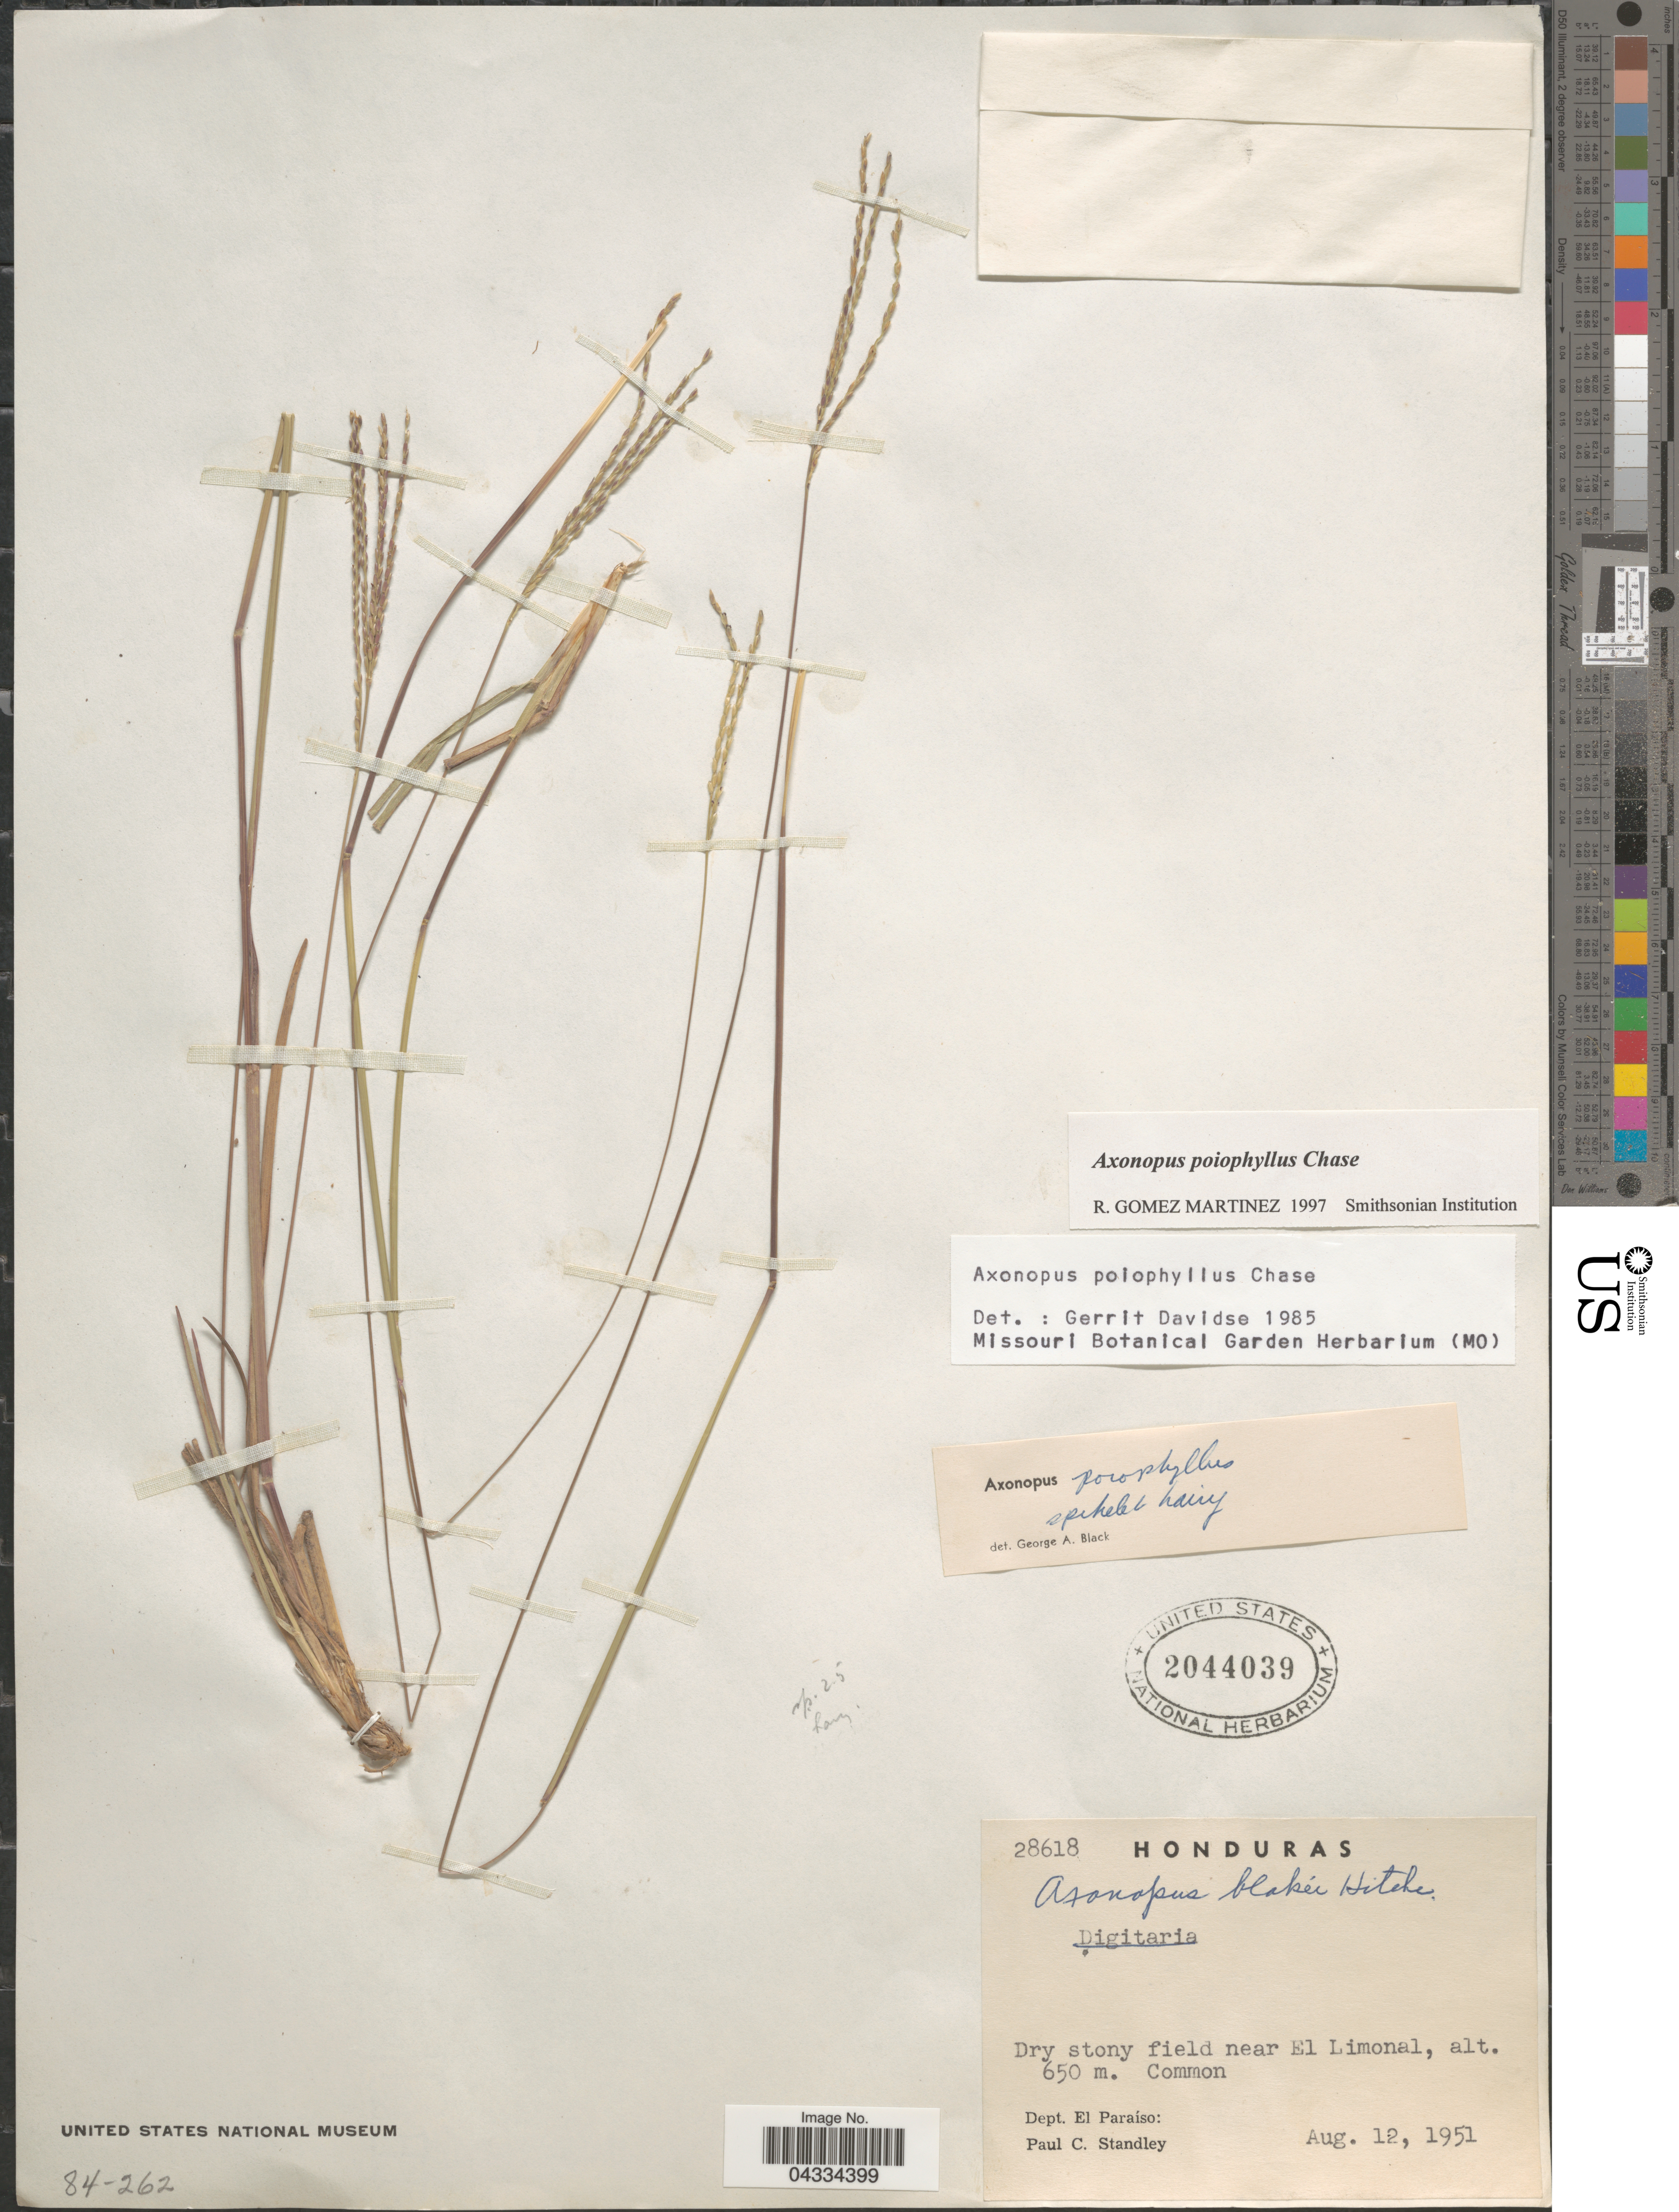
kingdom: Plantae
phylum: Tracheophyta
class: Liliopsida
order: Poales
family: Poaceae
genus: Axonopus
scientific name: Axonopus poiophyllus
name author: Chase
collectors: P. C. Standley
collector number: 28618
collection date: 1951-08-12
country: Honduras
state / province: El Paraiso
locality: Dry stony field near El Limonal. Dept. El Paraíso.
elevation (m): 650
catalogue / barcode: US 2044039